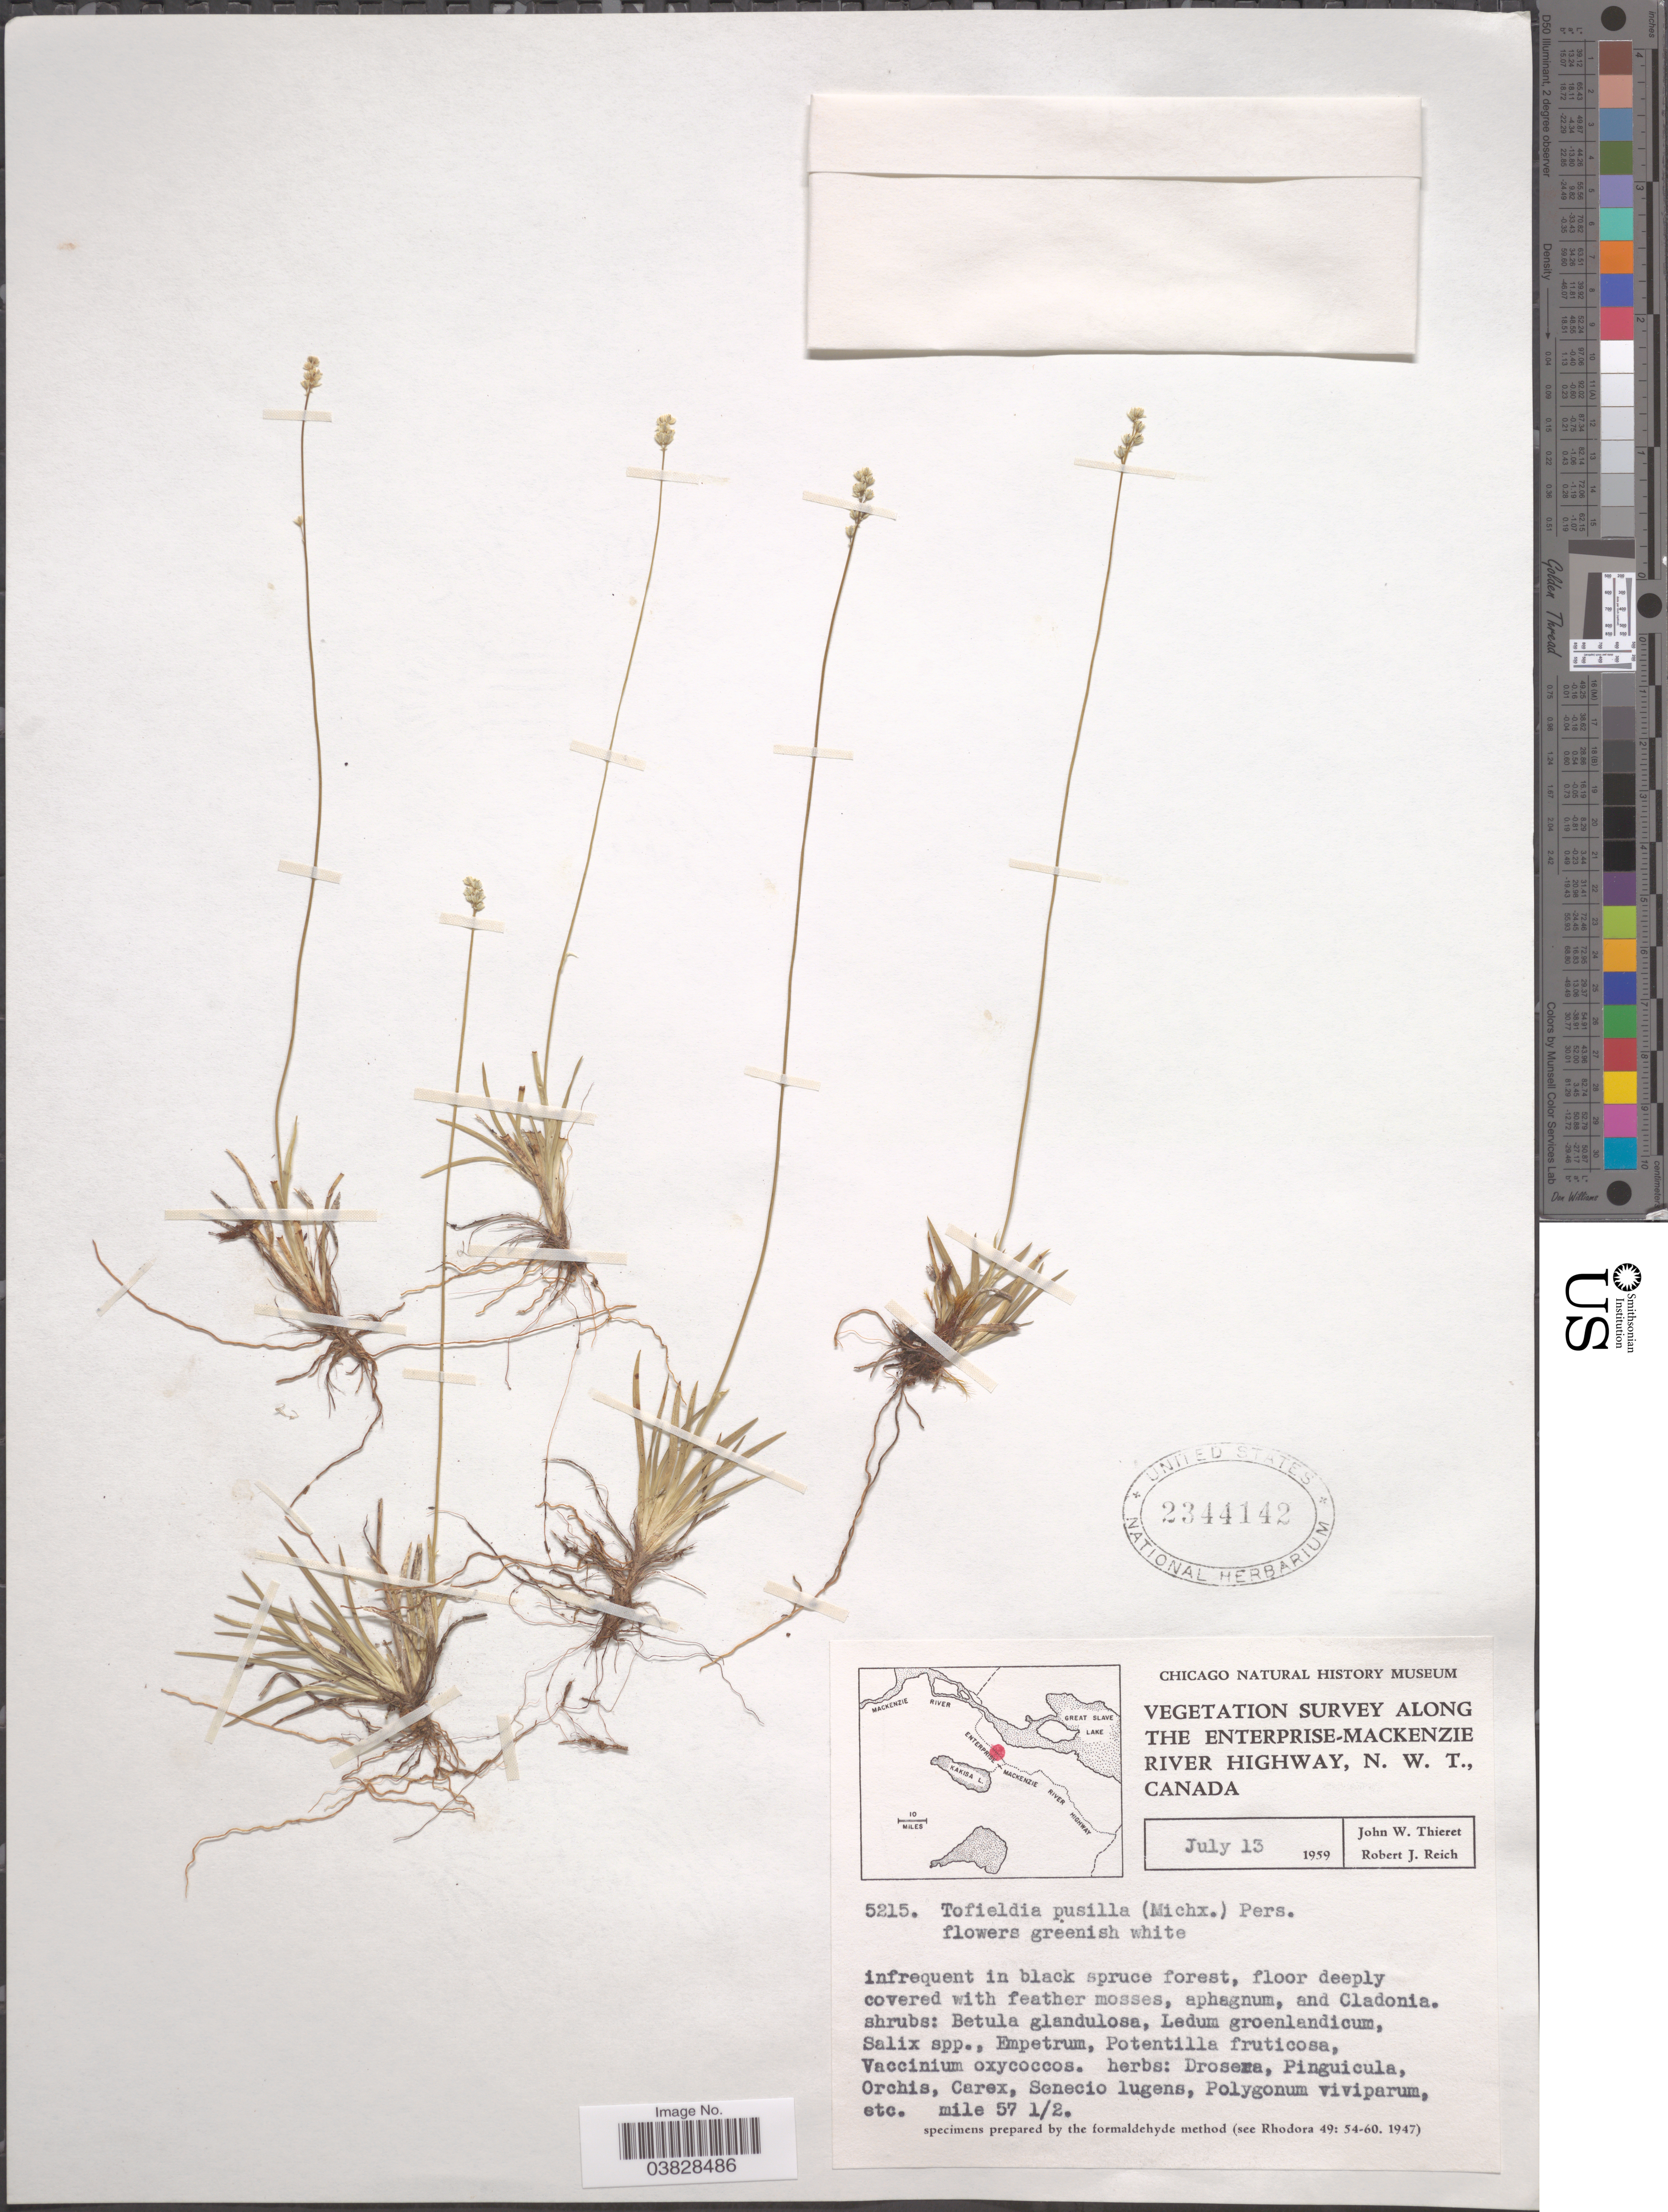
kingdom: Plantae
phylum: Tracheophyta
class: Liliopsida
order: Alismatales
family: Tofieldiaceae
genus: Tofieldia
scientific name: Tofieldia pusilla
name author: (Michx.) Pers.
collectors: J. W. Thieret & R. Reich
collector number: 5215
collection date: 1959-07-13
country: Canada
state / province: Northwest Territories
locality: Vegetation Survey along The Enterprise-Mackenzie River Highway. Mile 57 ½.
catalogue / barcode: US 2344142